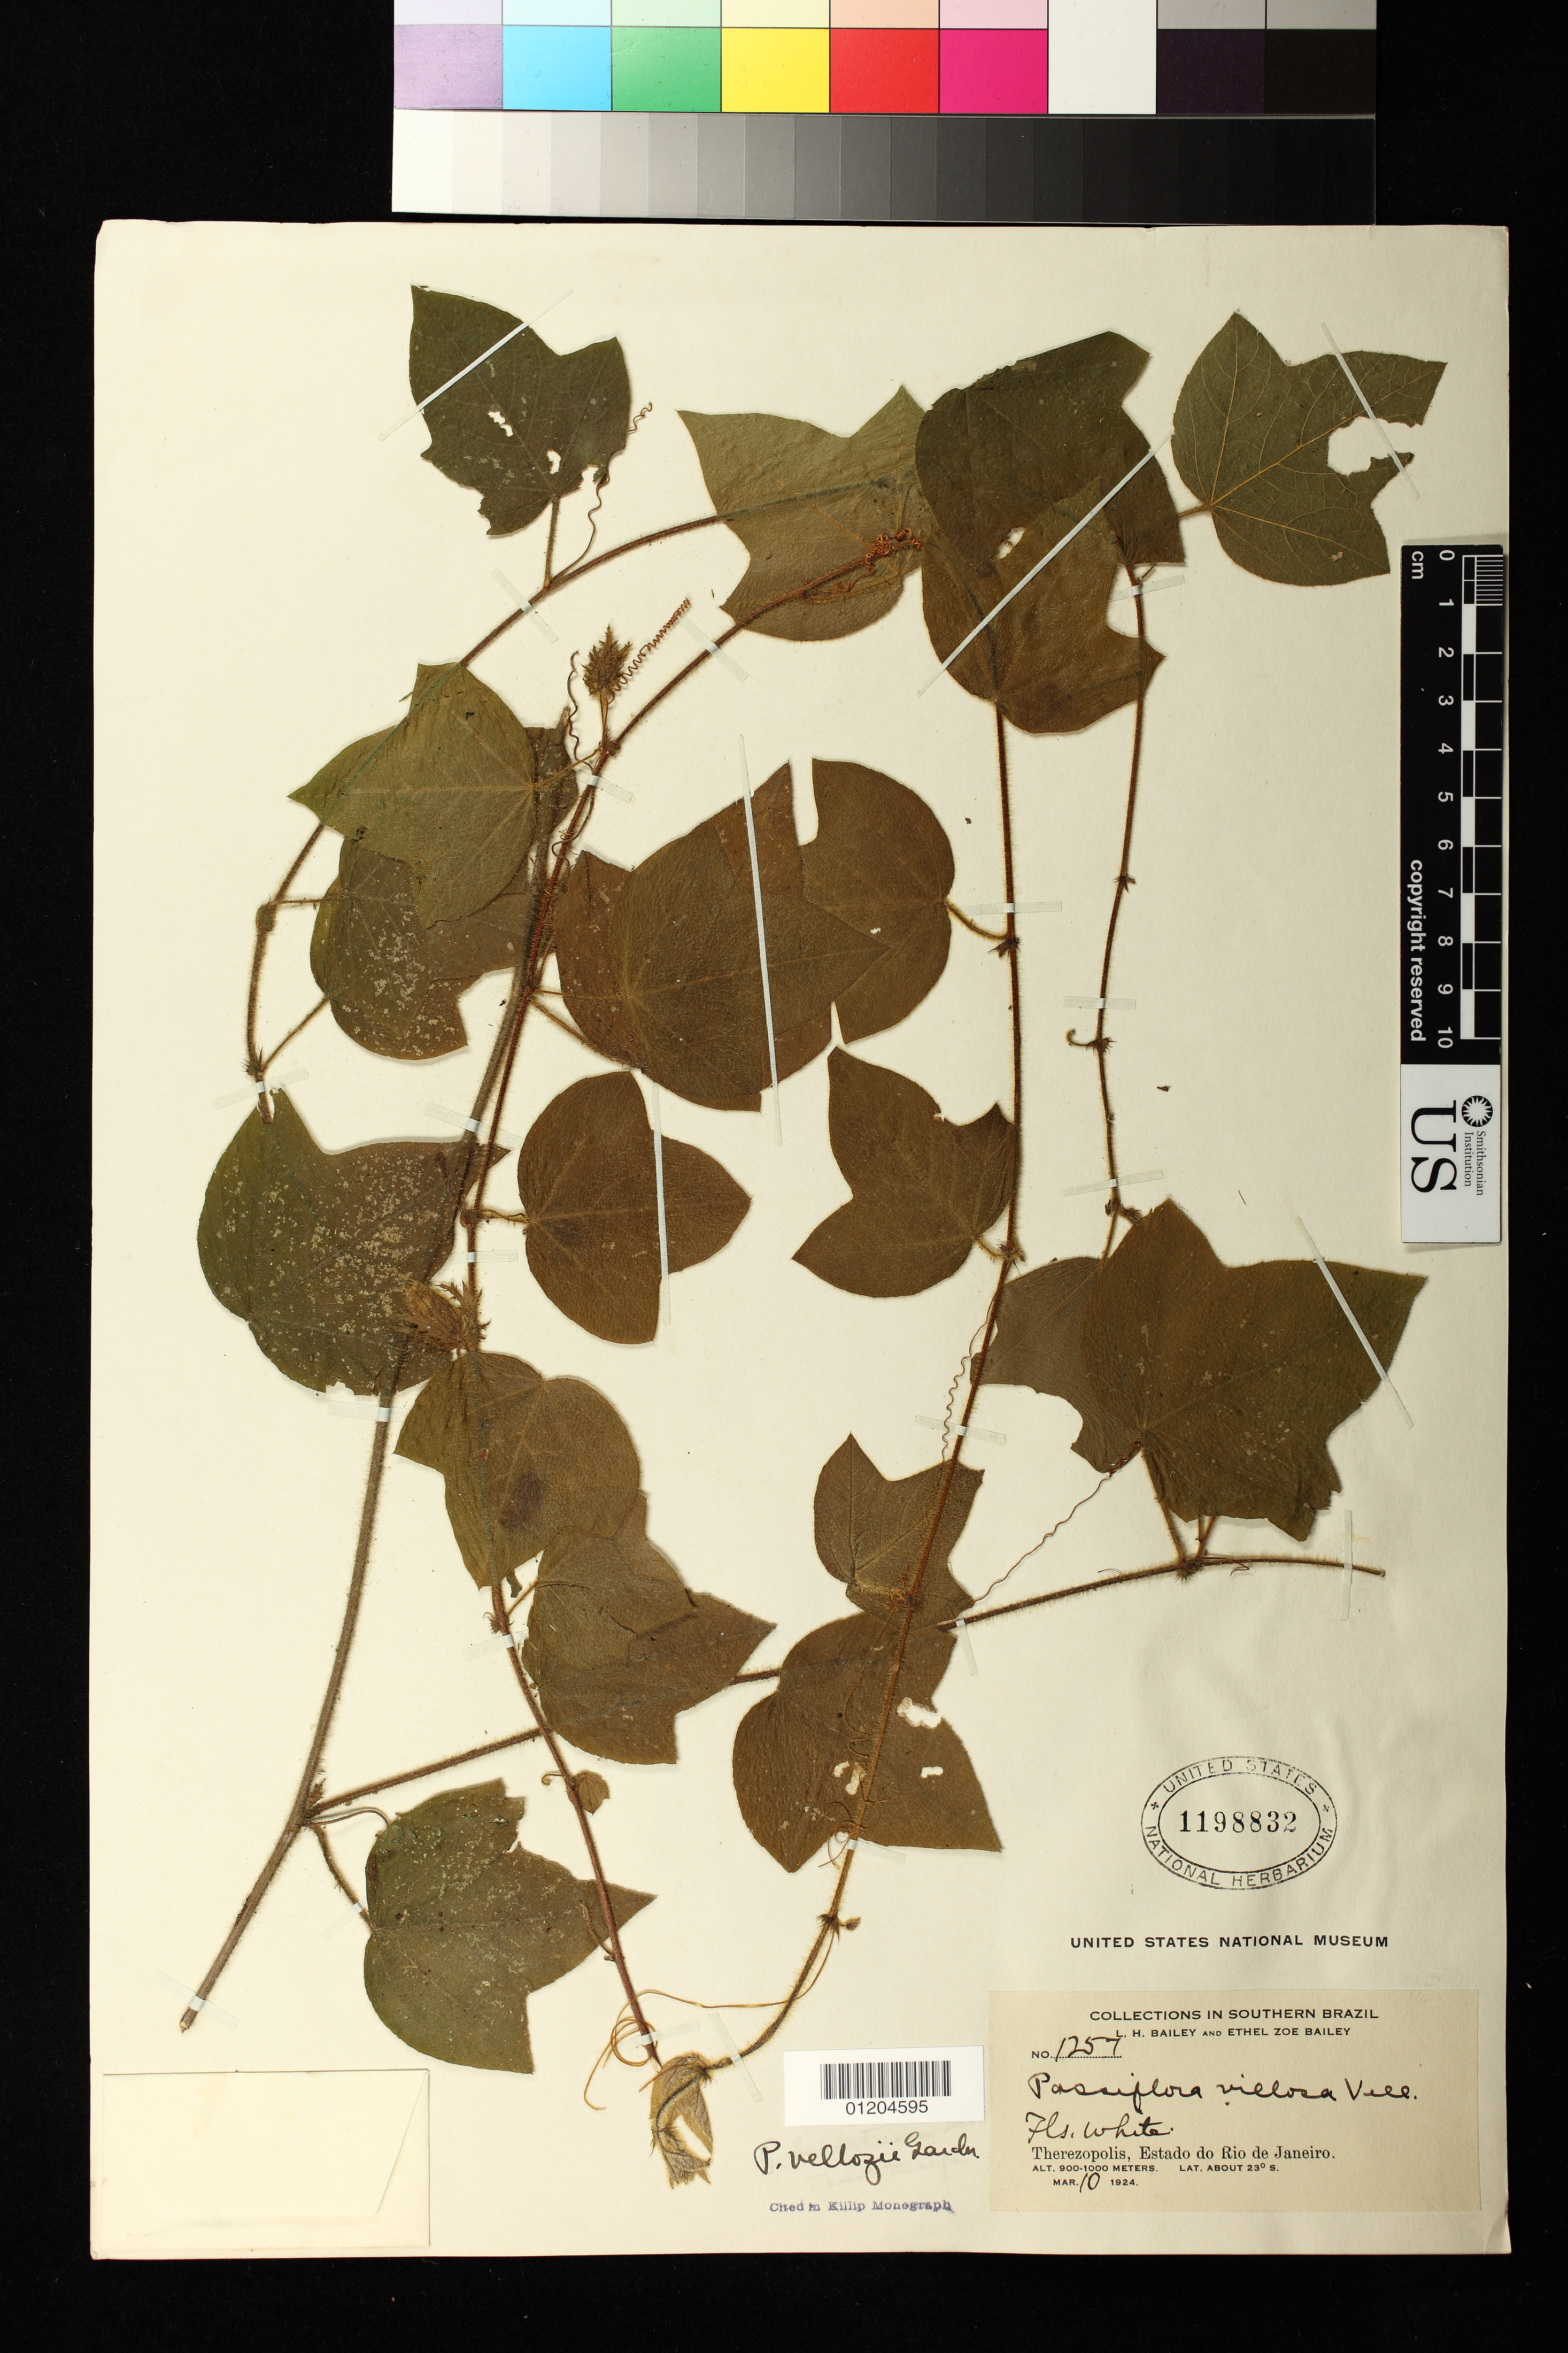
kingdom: Plantae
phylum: Tracheophyta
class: Magnoliopsida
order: Malpighiales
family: Passifloraceae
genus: Passiflora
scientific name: Passiflora vellozii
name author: Gardner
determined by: Svoboda, Harlan T., (NA), US Department of Agriculture (UNITED STATES)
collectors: L. H. Bailey & E. Z. Bailey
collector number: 1257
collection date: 1924-03-10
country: Brazil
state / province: Rio de Janeiro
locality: Therezopolis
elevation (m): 900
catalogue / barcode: US 1198832